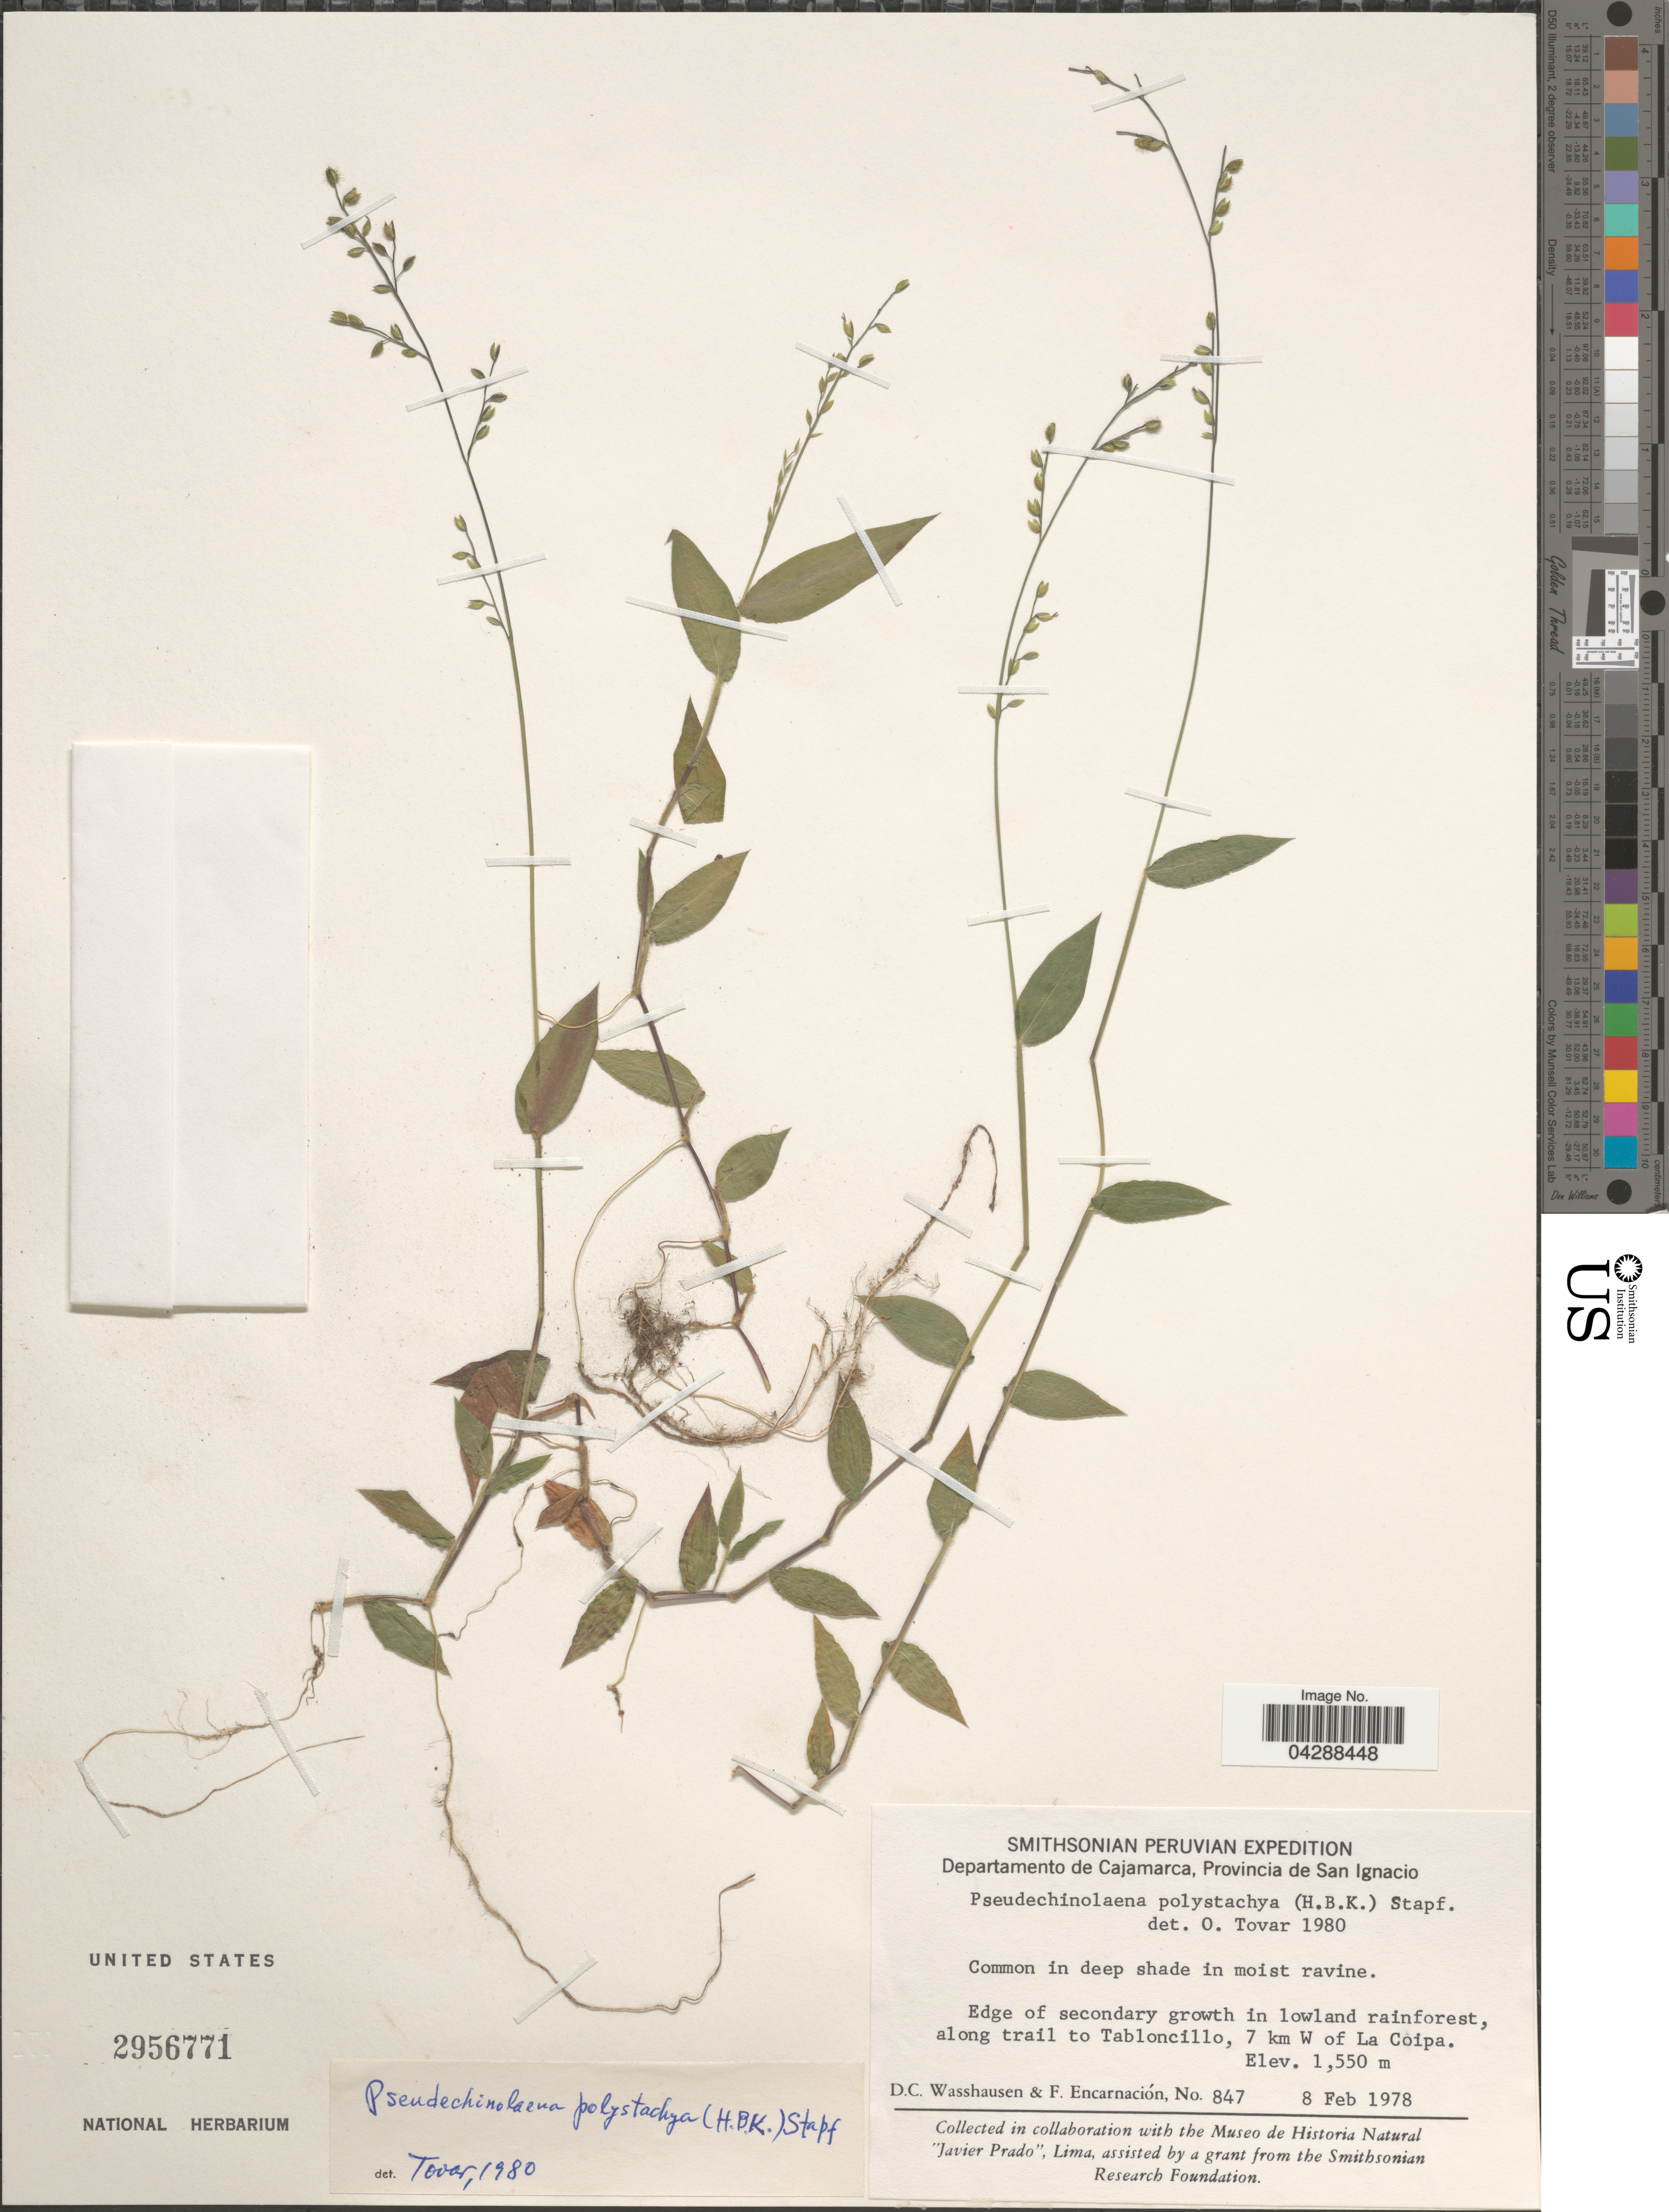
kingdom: Plantae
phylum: Tracheophyta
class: Liliopsida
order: Poales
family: Poaceae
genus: Pseudechinolaena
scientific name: Pseudechinolaena polystachya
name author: (Kunth) Stapf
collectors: D. C. Wasshausen & F. Encarnación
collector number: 847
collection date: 1978-02-08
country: Peru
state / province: Cajamarca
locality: Smithsonian Peruvian Expedition. Common in deep shade in moist ravine. Departamento de Cajamarca, Provincia de San Ignacio. Edge of secondary growth in lowland rainforest, along trail to Tabloncillo, 7 km W of La Coipa.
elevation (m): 1550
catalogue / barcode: US 2956771